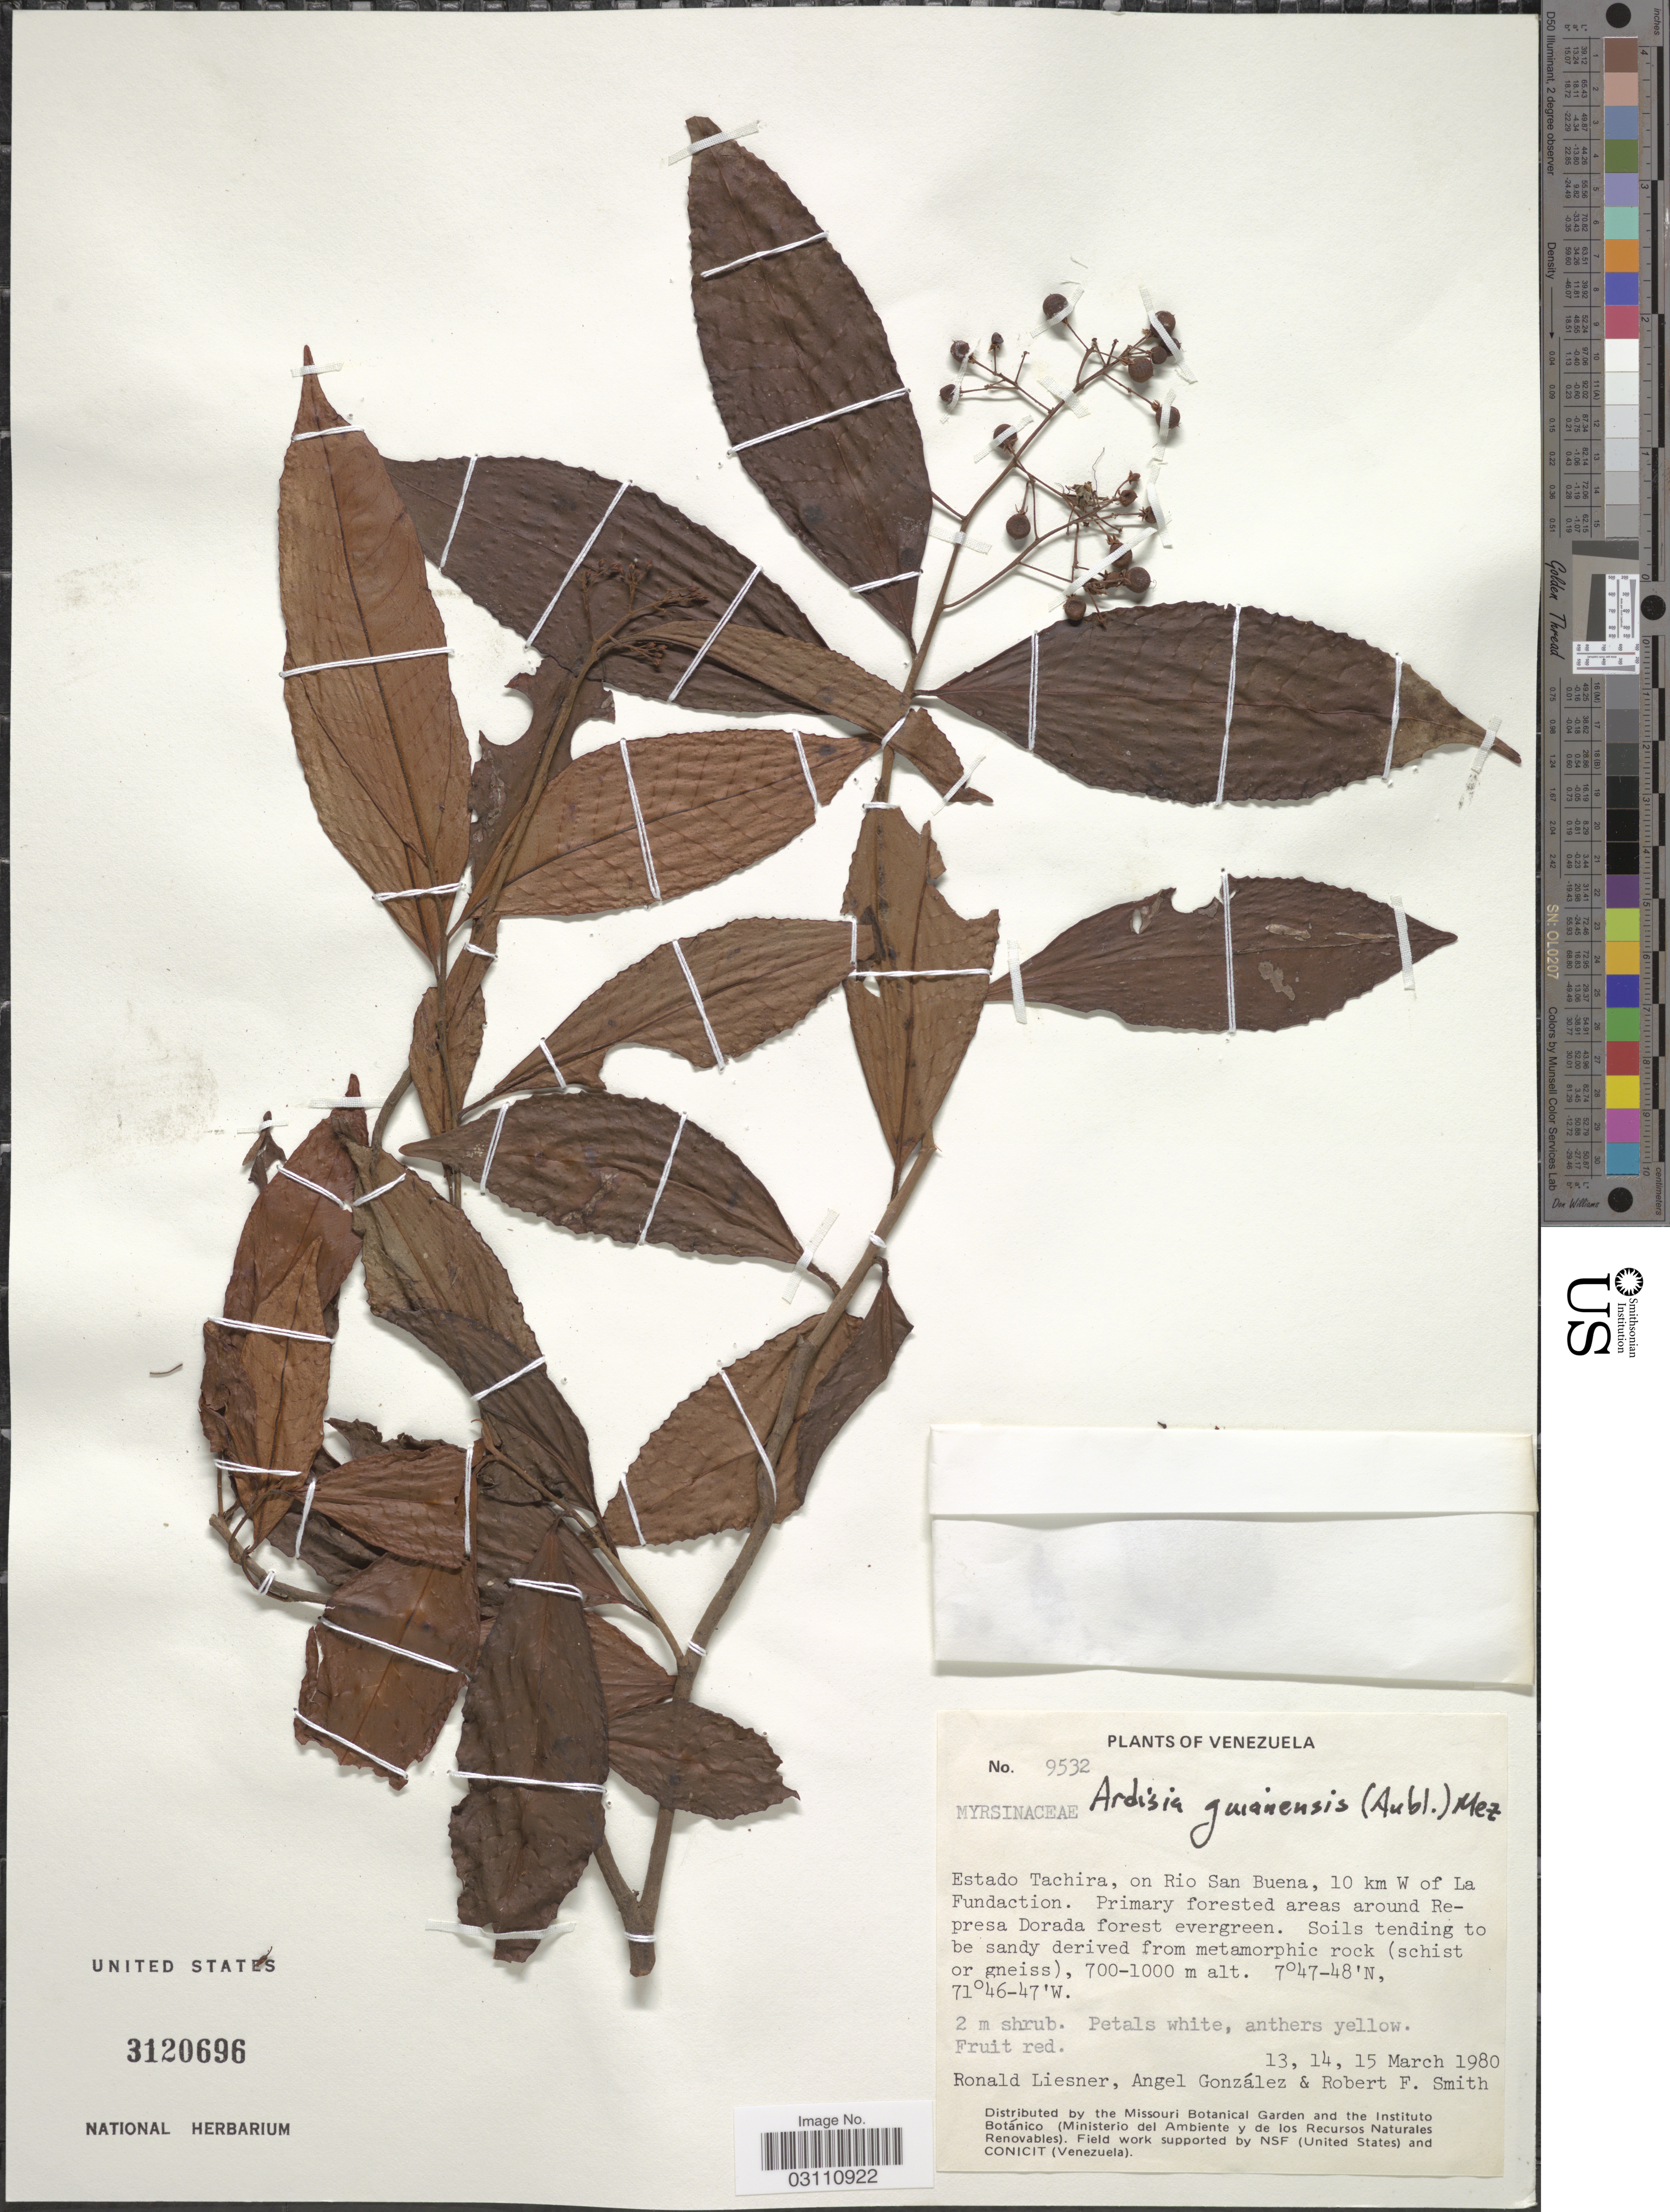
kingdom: Plantae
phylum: Tracheophyta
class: Magnoliopsida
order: Ericales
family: Primulaceae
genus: Ardisia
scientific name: Ardisia guianensis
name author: (Aubl.) Mez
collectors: R. L. Liesner, A. C. González & R. F. Smith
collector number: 9532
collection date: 1980-03-13/1980-03-15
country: Venezuela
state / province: Tachira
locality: On Rio San Buena, 10 km W of La Fundaction. Areas around Represa Dorada.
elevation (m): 700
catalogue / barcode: US 3120696